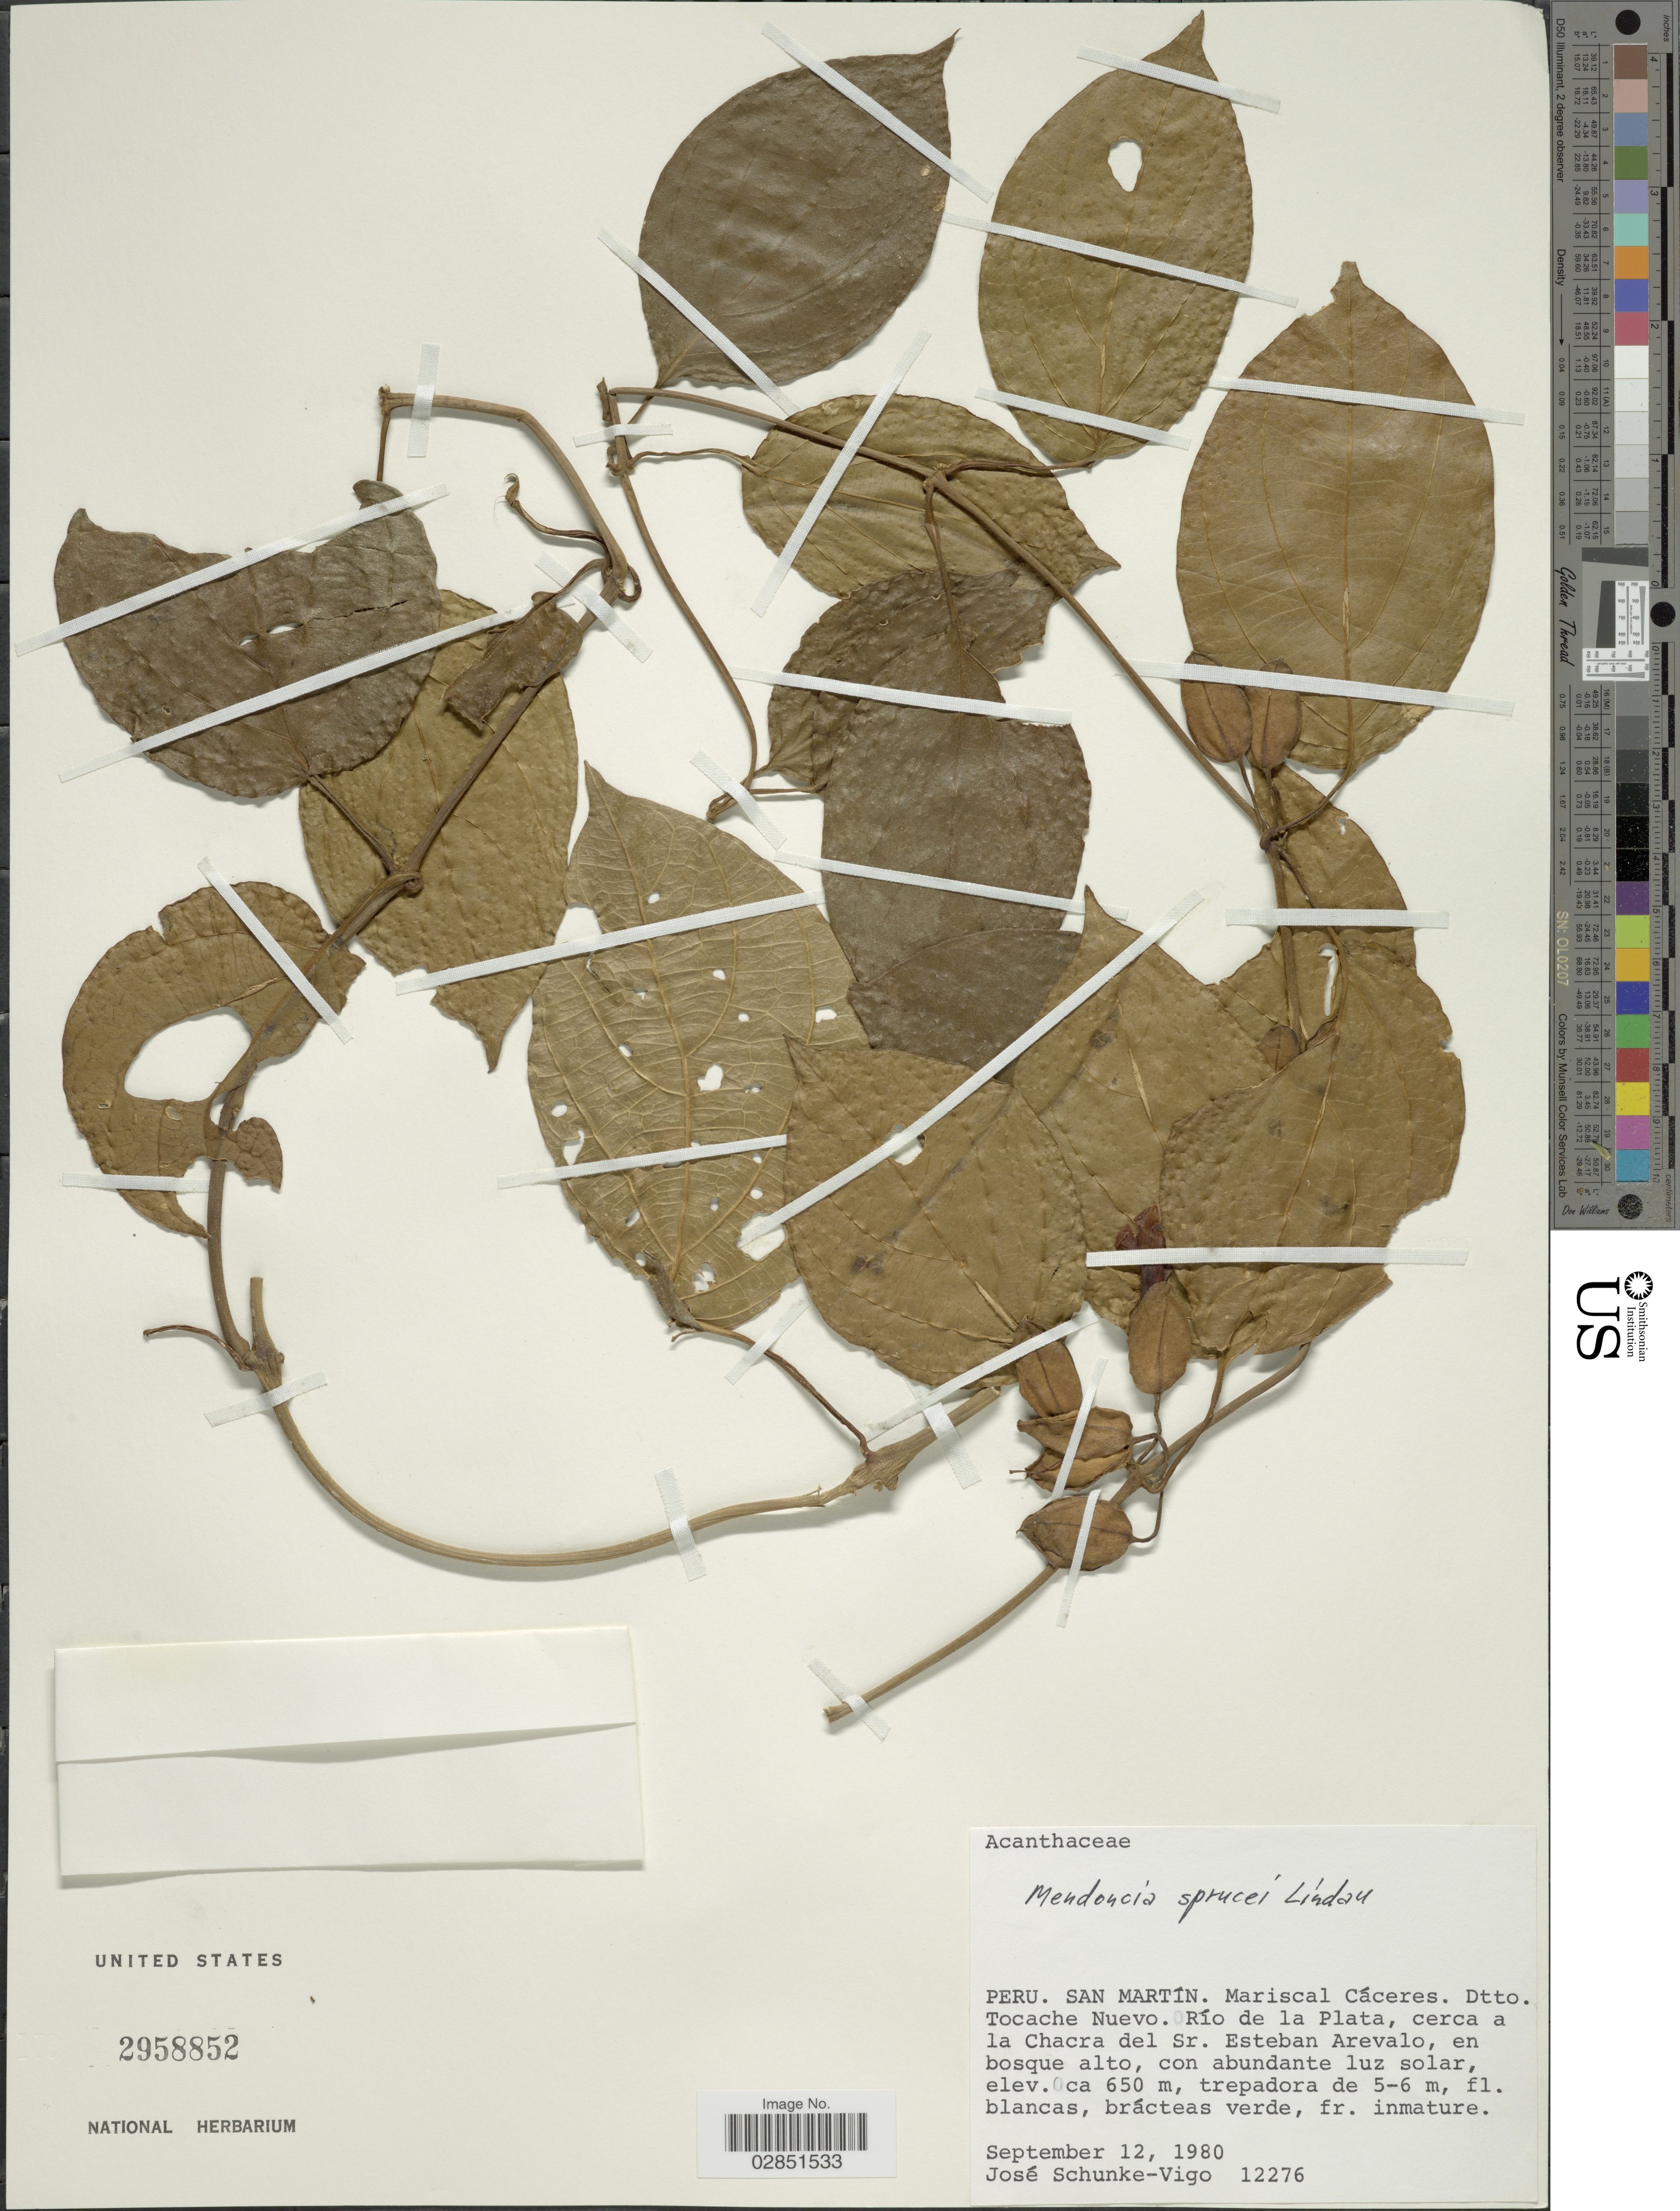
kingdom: Plantae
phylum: Tracheophyta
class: Magnoliopsida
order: Lamiales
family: Acanthaceae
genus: Mendoncia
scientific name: Mendoncia sprucei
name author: Lindau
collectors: J. Schunke Vigo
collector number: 12276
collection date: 1980-09-12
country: Peru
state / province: San Martín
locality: Mariscal Cáceres. Dtto. Tocache Nuevo. Río de la Plata, cerca a la Chacra del Sr. Esteban Arevalo, en bosque alto.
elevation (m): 650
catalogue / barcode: US 2958852